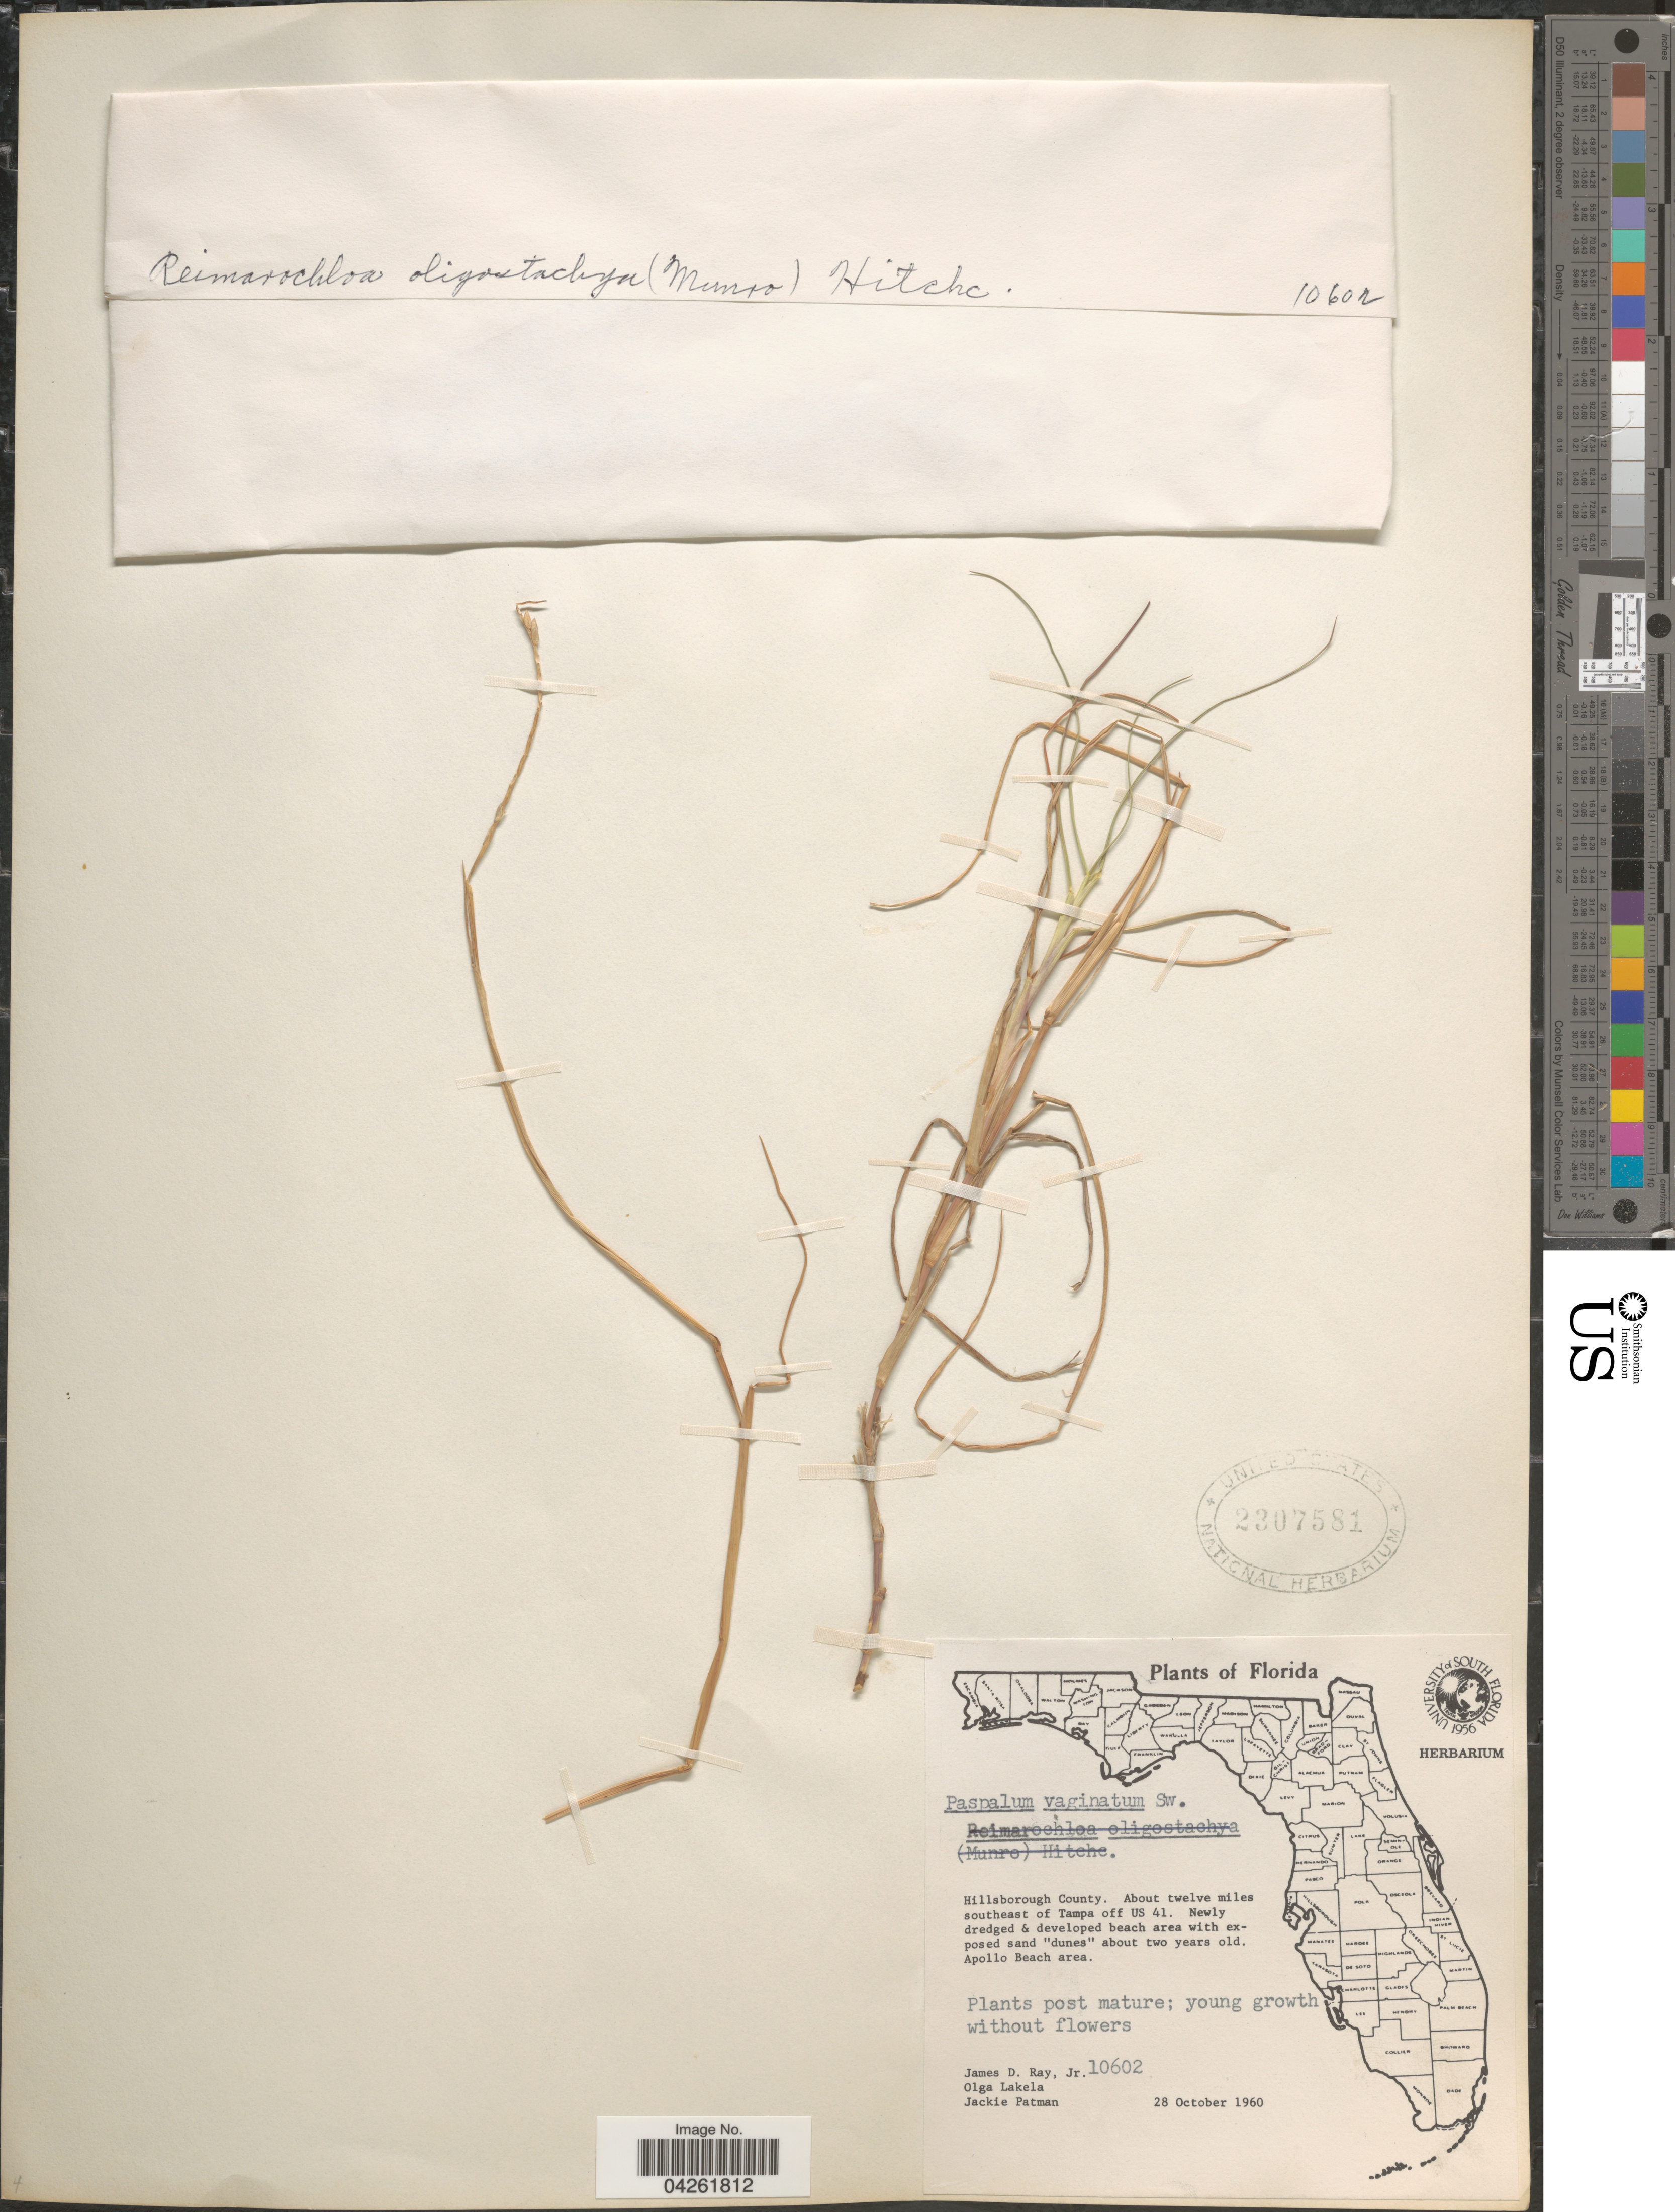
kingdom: Plantae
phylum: Tracheophyta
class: Liliopsida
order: Poales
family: Poaceae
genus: Paspalum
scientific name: Paspalum distichum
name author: L.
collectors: J. D. Ray Jr., O. K. Lakela & J. Patman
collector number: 10602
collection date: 1960-10-28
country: United States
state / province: Florida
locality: Hillsborough County. About twelve miles southeast of Tampa off US 41. Apollo Beach area.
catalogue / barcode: US 2307581